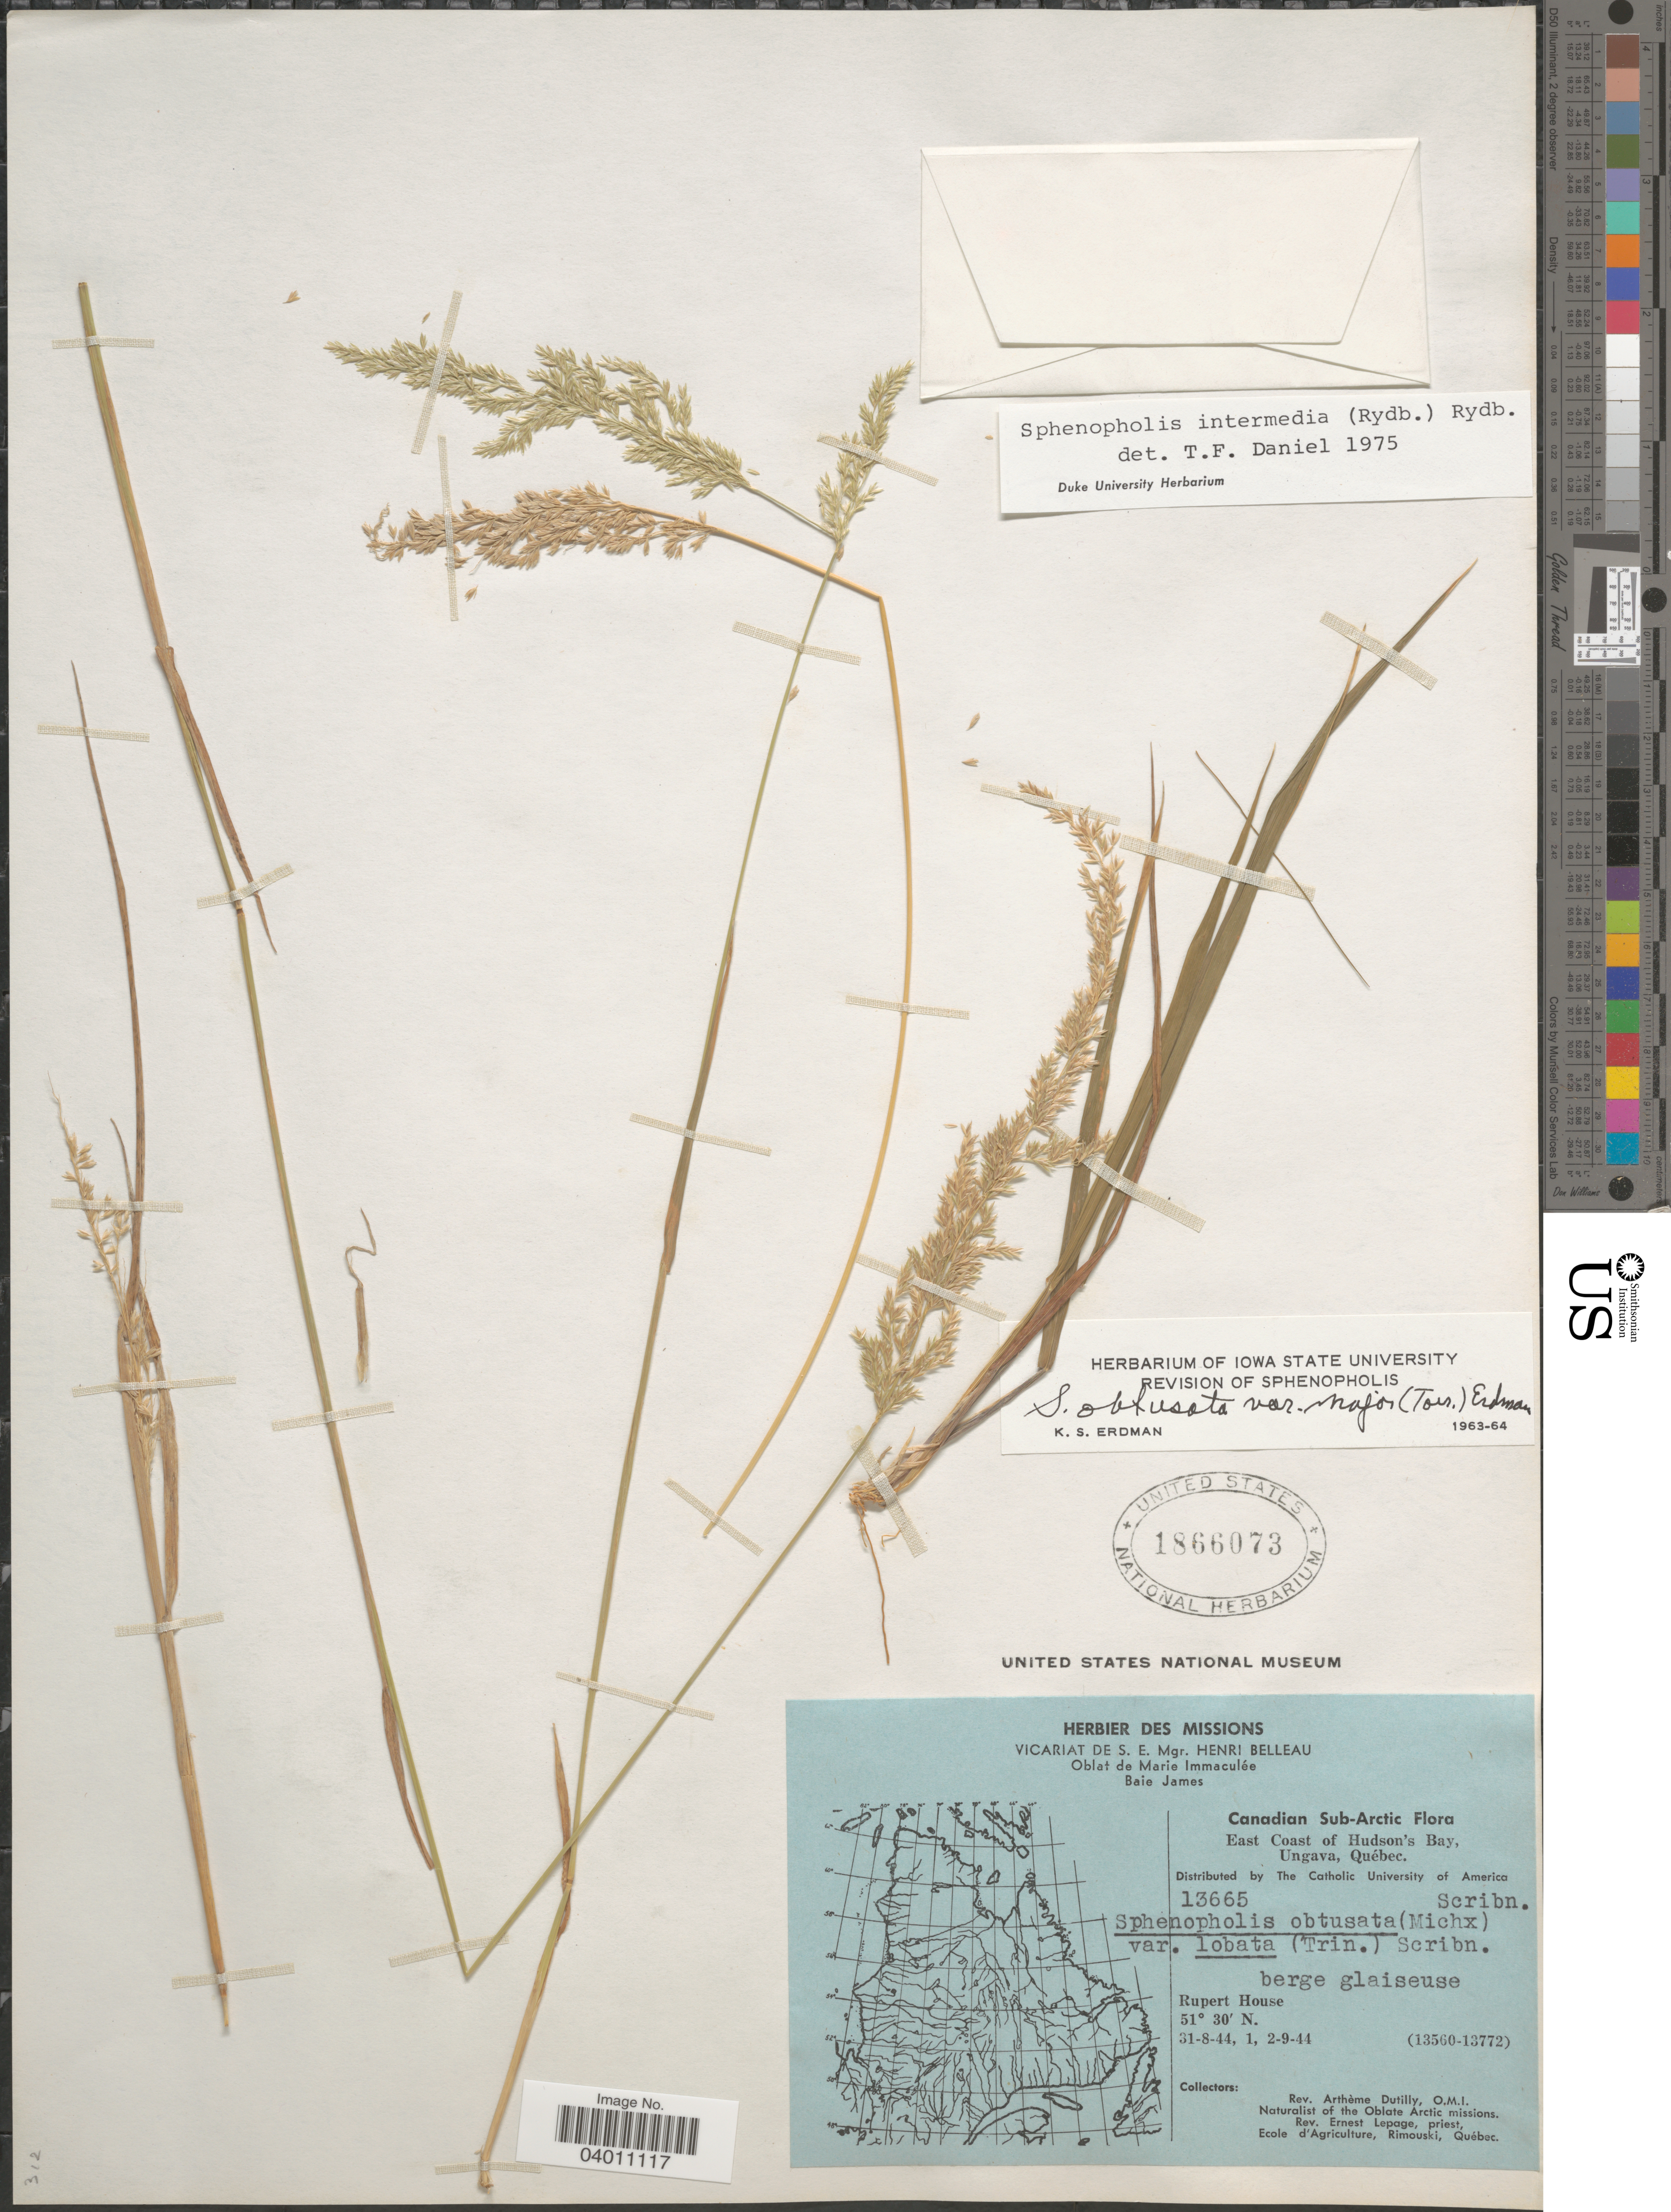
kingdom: Plantae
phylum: Tracheophyta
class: Liliopsida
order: Poales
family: Poaceae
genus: Sphenopholis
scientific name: Sphenopholis intermedia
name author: (Rydb.) Rydb.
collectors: A. Dutilly & E. Lepage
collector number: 13665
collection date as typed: Transcribed d/m/y: 31/8/44 to 2/9/44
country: Canada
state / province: Quebec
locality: Canadian Sub-Arctic. East Coast of Hudson's Bay, Ungava. Rupert House.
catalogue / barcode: US 1866073